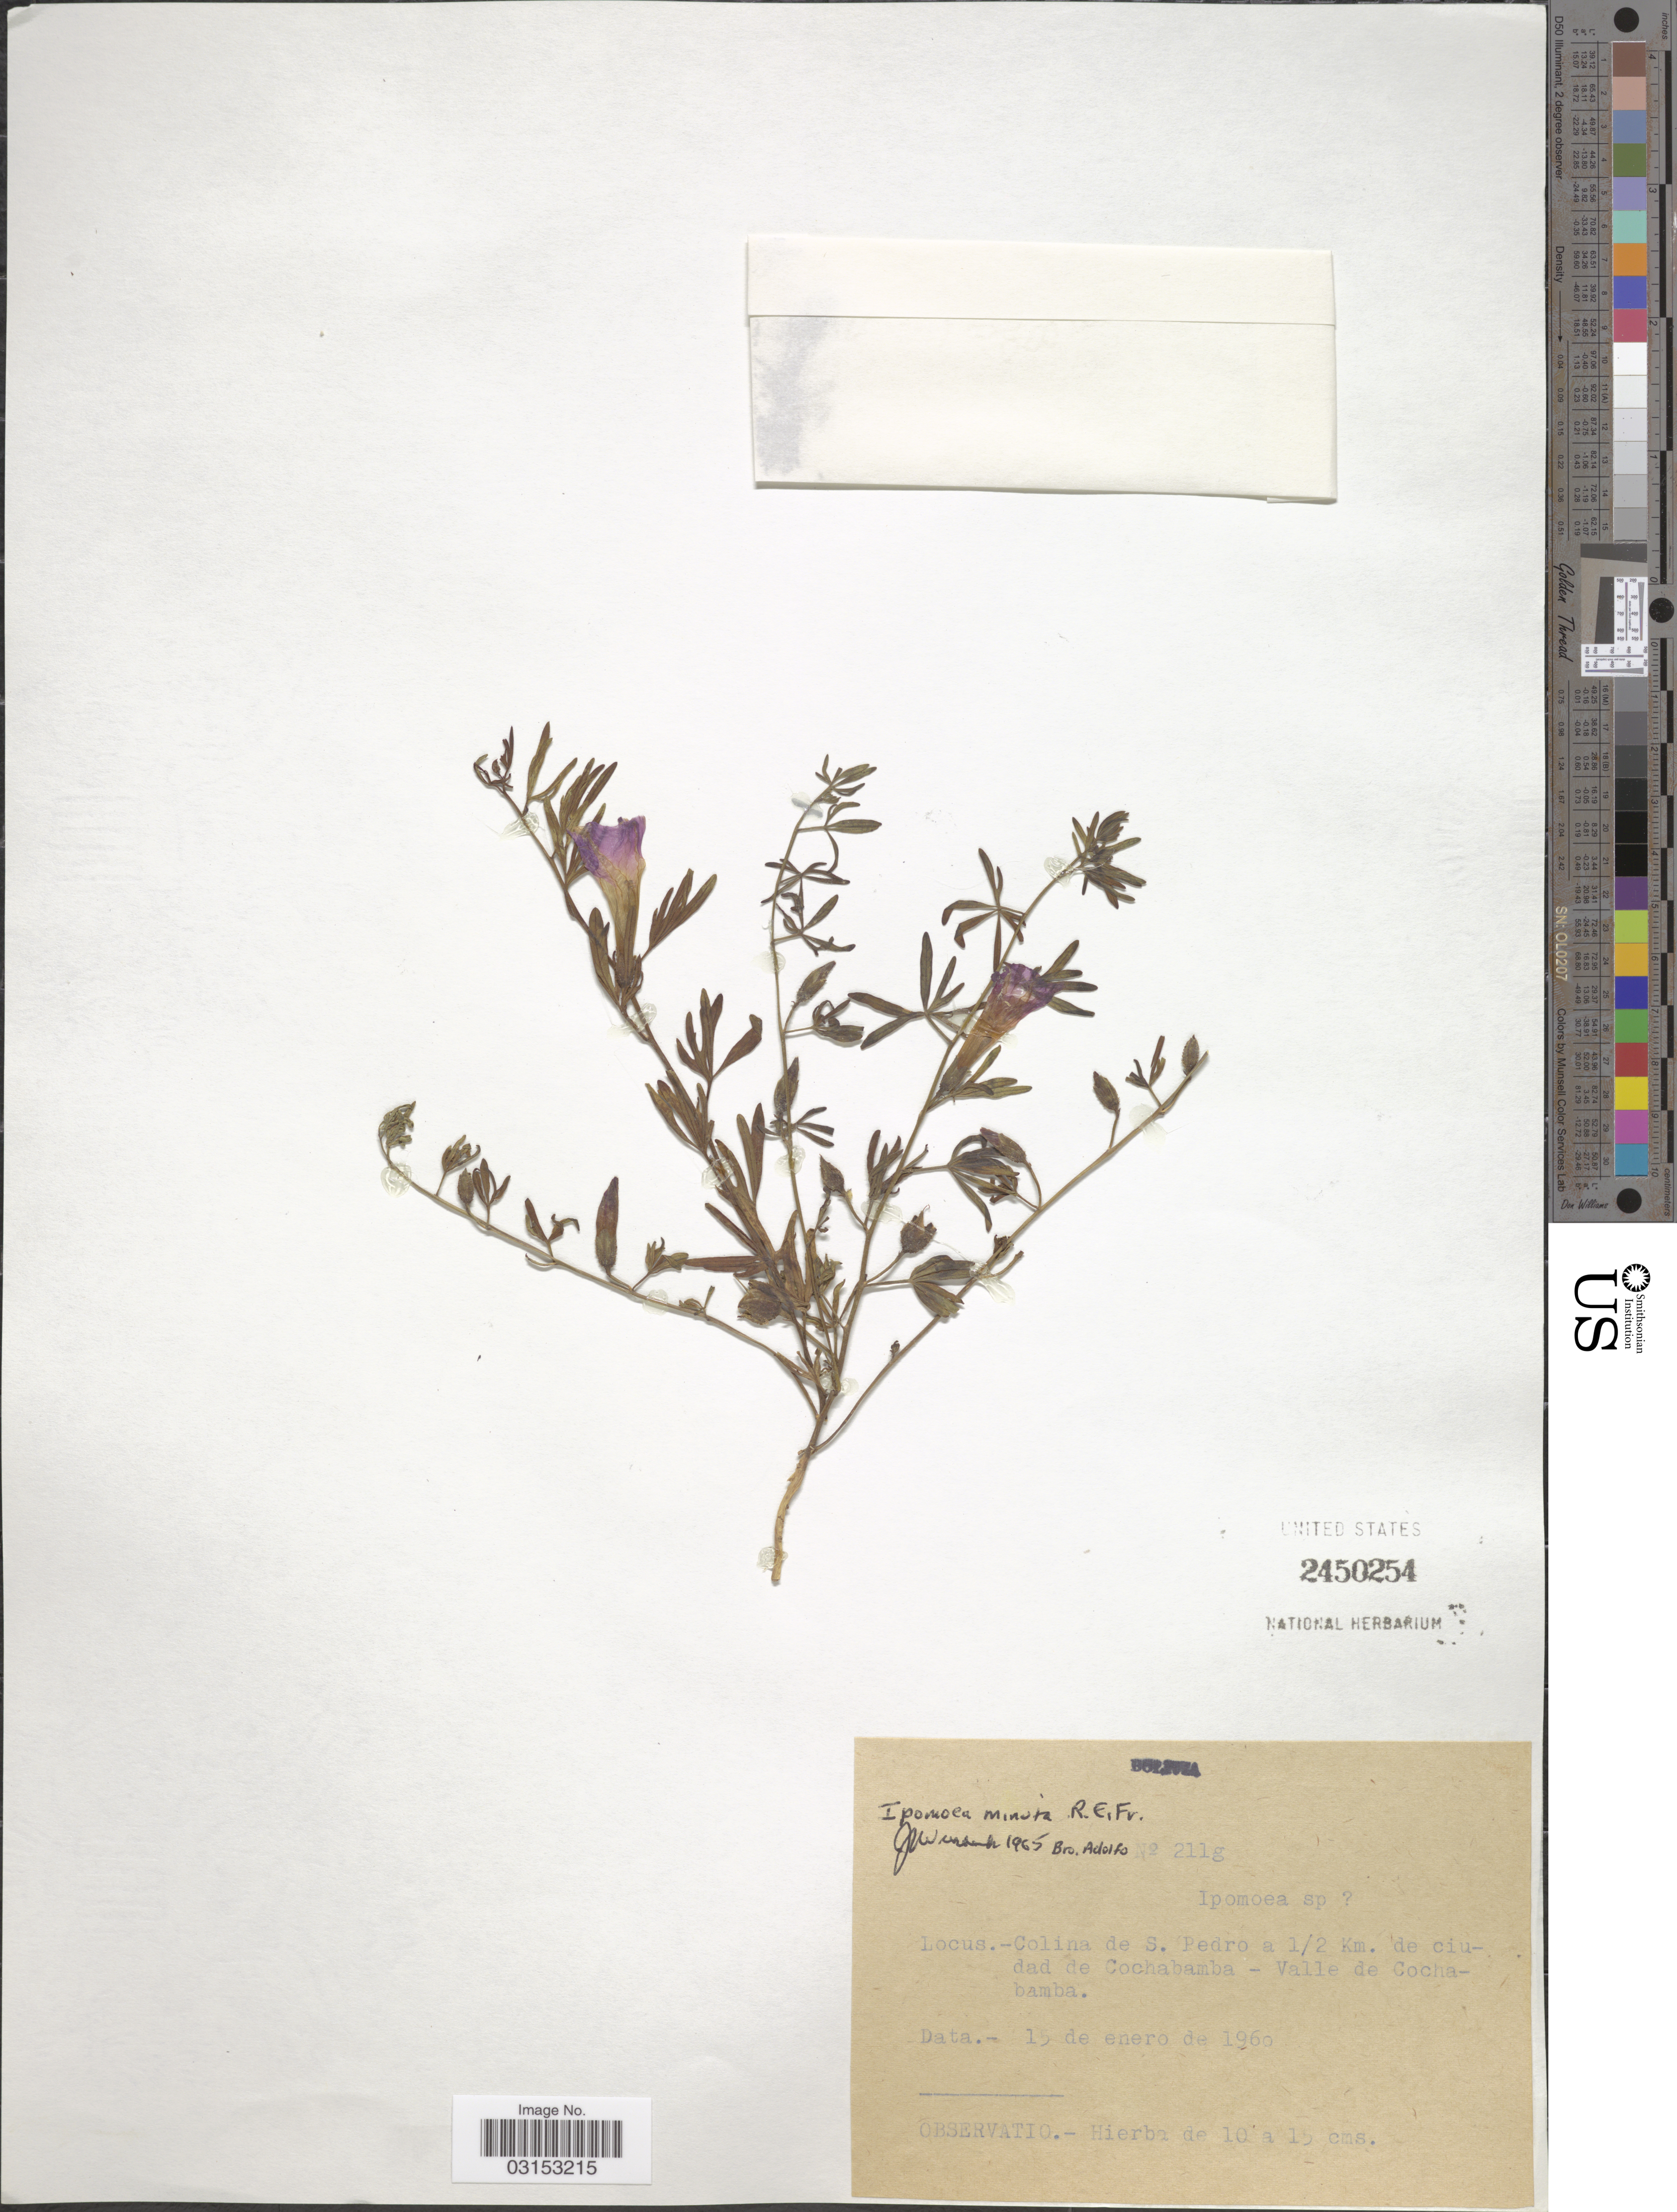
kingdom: Plantae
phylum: Tracheophyta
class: Magnoliopsida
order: Solanales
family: Convolvulaceae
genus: Ipomoea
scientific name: Ipomoea plummerae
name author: A. Gray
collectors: Bro. Adolfo M.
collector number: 211g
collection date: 1960-01-15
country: Bolivia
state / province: Cochabamba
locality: Colina de S. Pedro a ½ Km. de ciudad de Cochabamba - Valle de Cochabamba.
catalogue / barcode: US 2450254